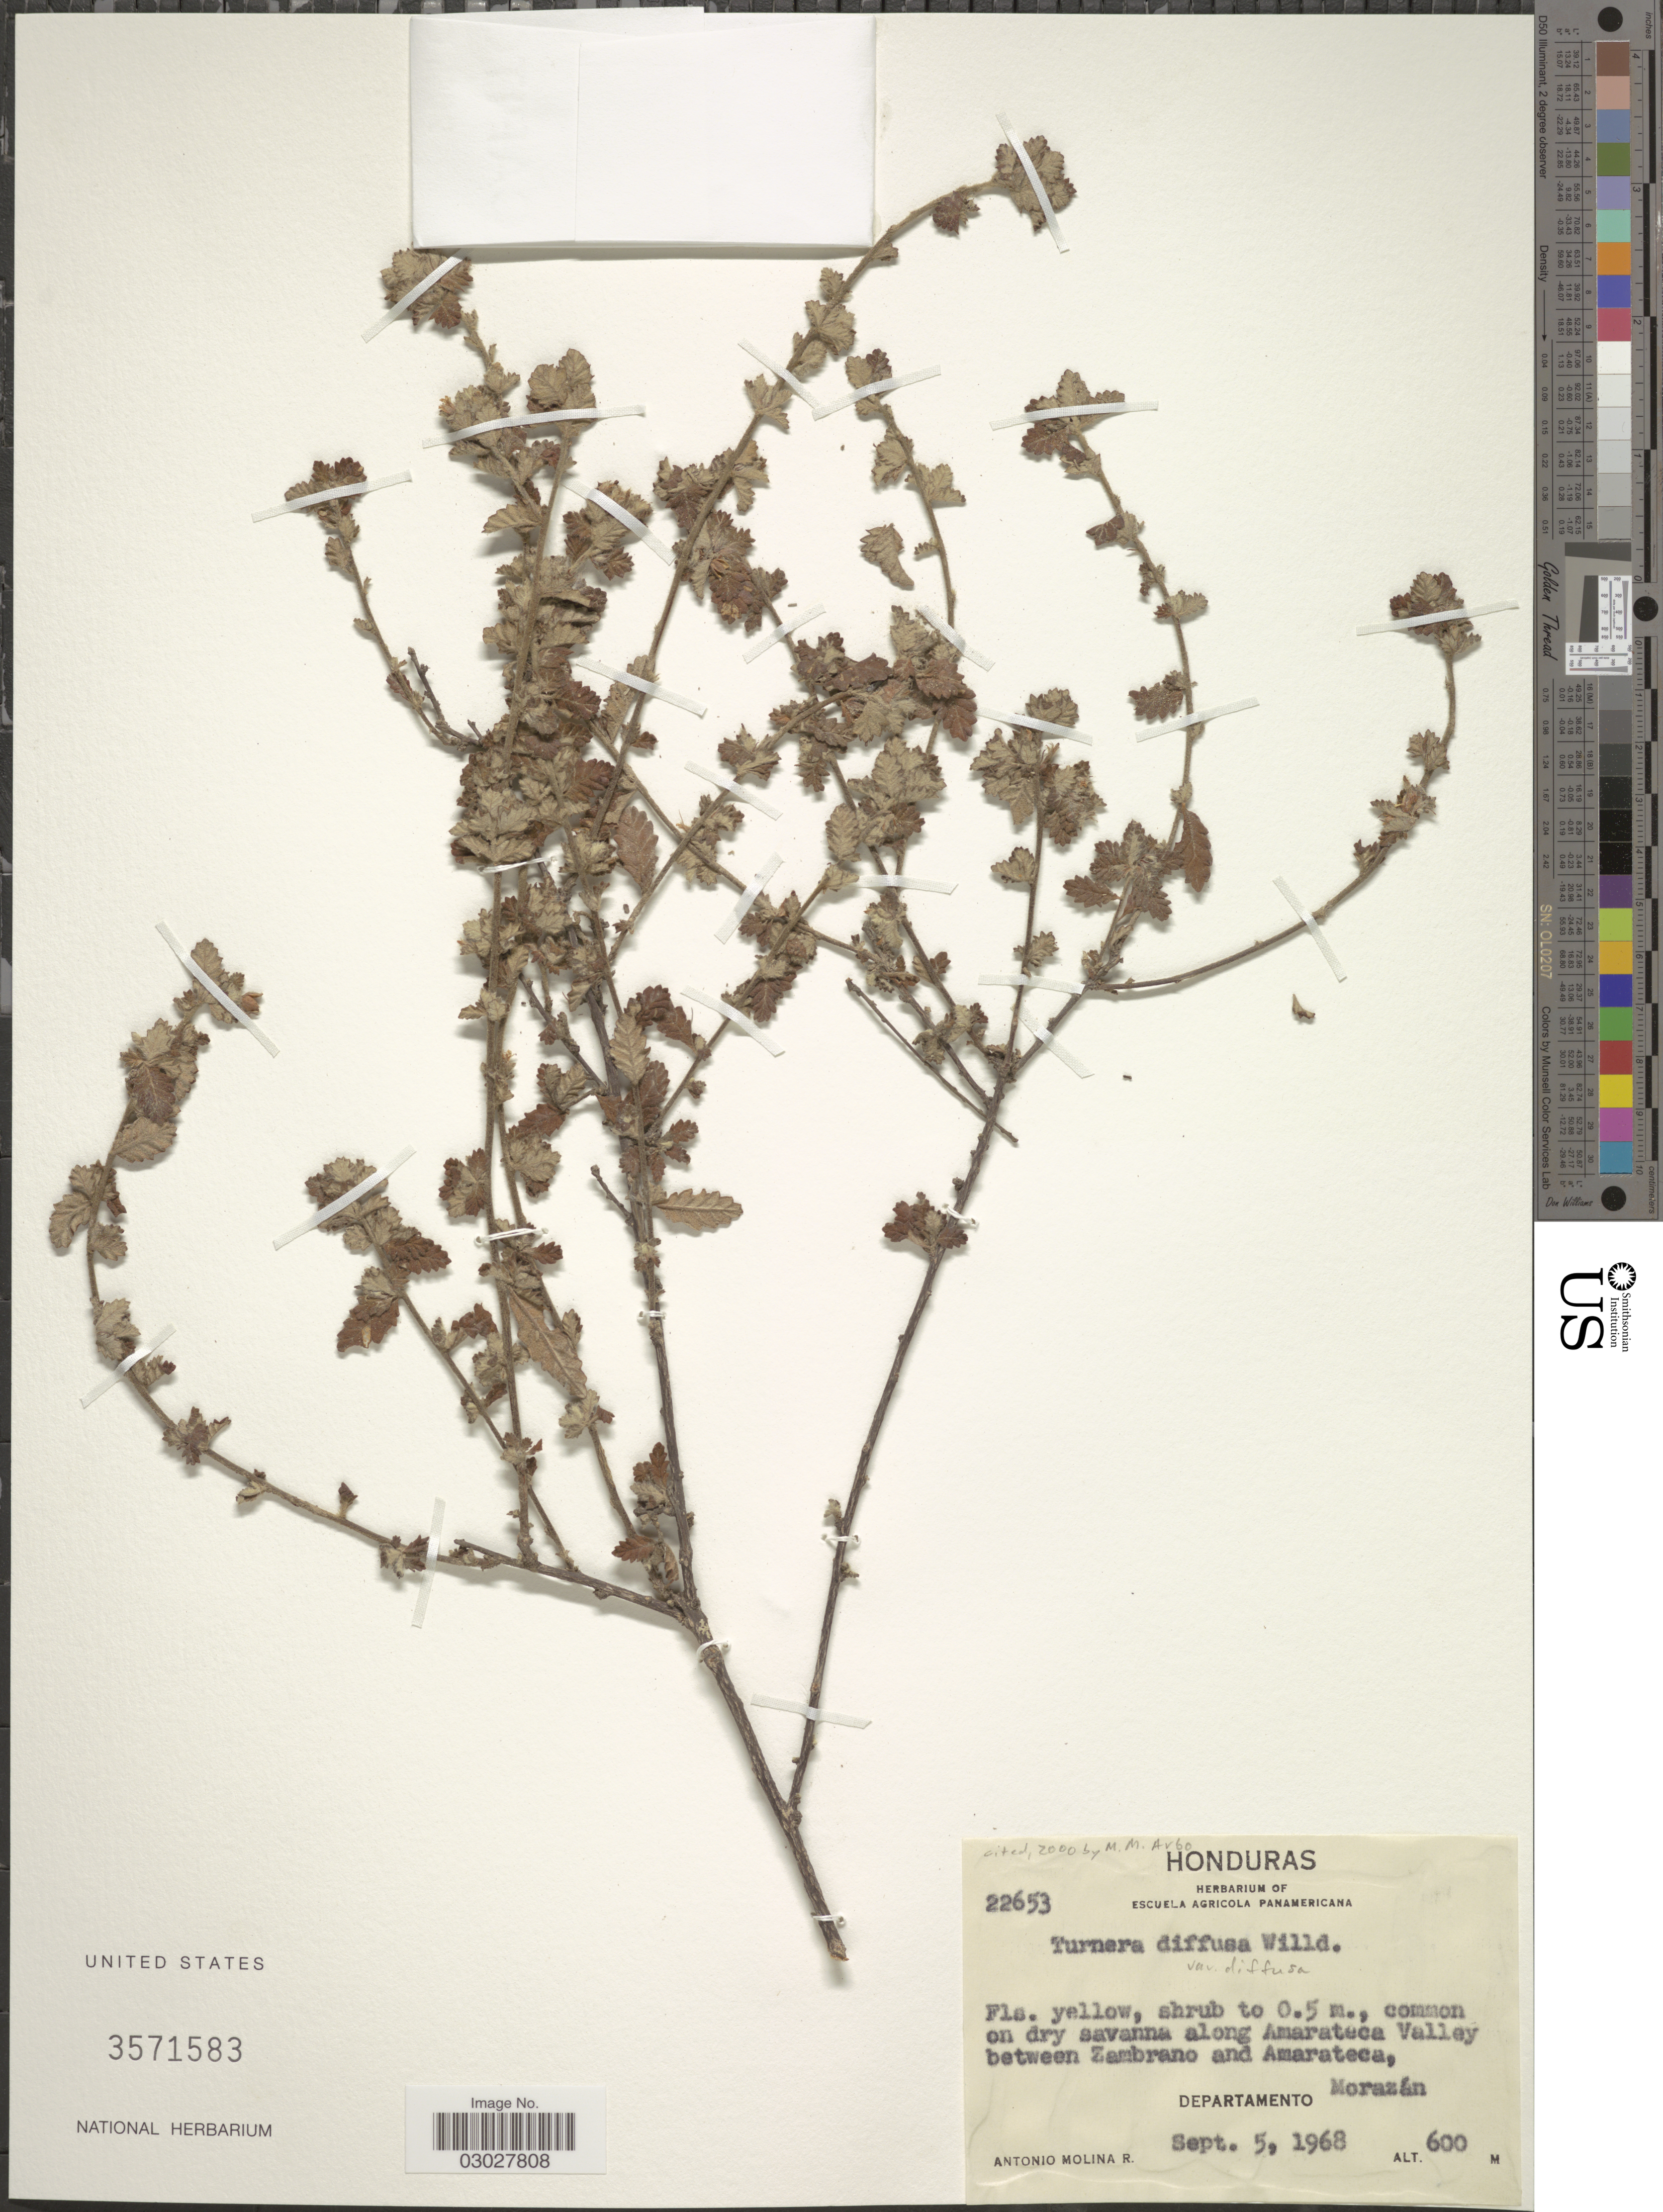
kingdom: Plantae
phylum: Tracheophyta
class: Magnoliopsida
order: Malpighiales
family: Turneraceae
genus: Turnera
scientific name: Turnera diffusa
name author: Willd. ex Schult.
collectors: A. Molina R.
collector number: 22653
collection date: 1968-09-05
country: Honduras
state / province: Fco. Morazán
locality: Along Amarateca Valley between Zambrano and Amarateca. Departamento Morazán.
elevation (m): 600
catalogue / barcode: US 3571583